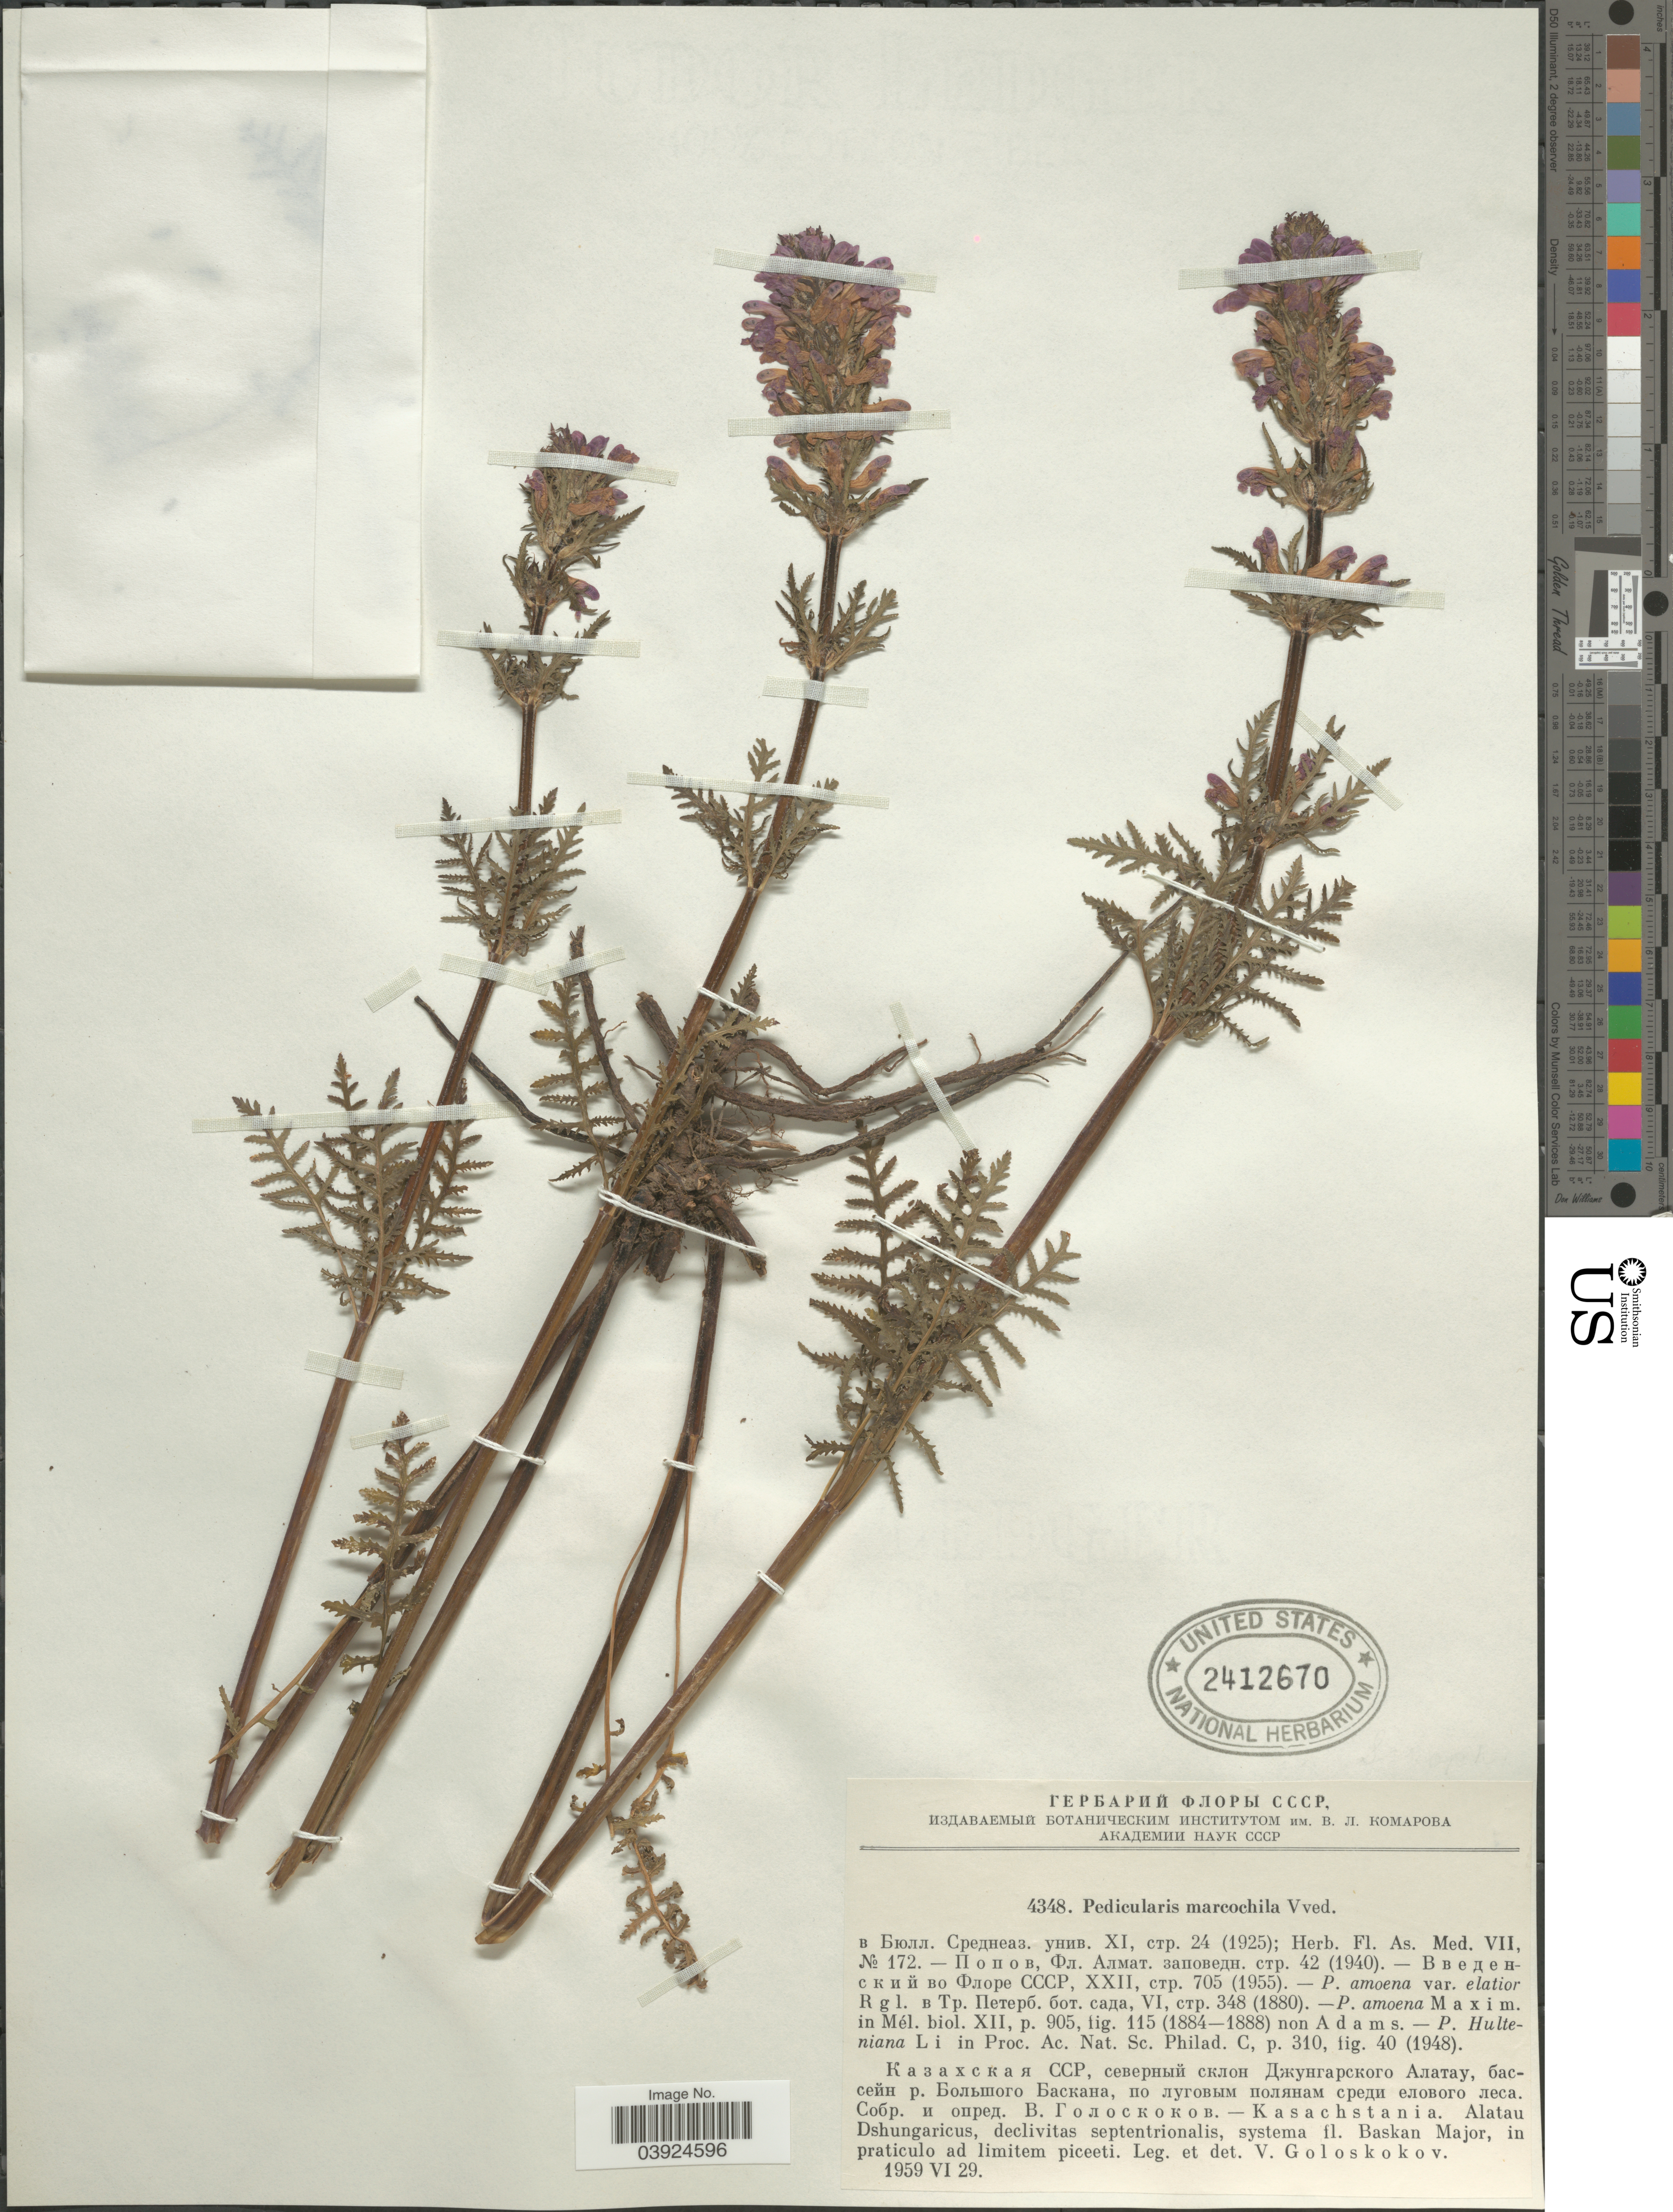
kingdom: Plantae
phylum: Tracheophyta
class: Magnoliopsida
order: Lamiales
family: Orobanchaceae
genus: Pedicularis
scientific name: Pedicularis macrochila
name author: Vved.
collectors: V. P. Goloskokov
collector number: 4348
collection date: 1959-06-29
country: Kazakhstan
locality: Kasachstania. Alatau Dshungaricus, declivitas septentrionalis, systema fl. Baskan Major, in praticulo ad limitem piceeti.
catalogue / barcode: US 2412670